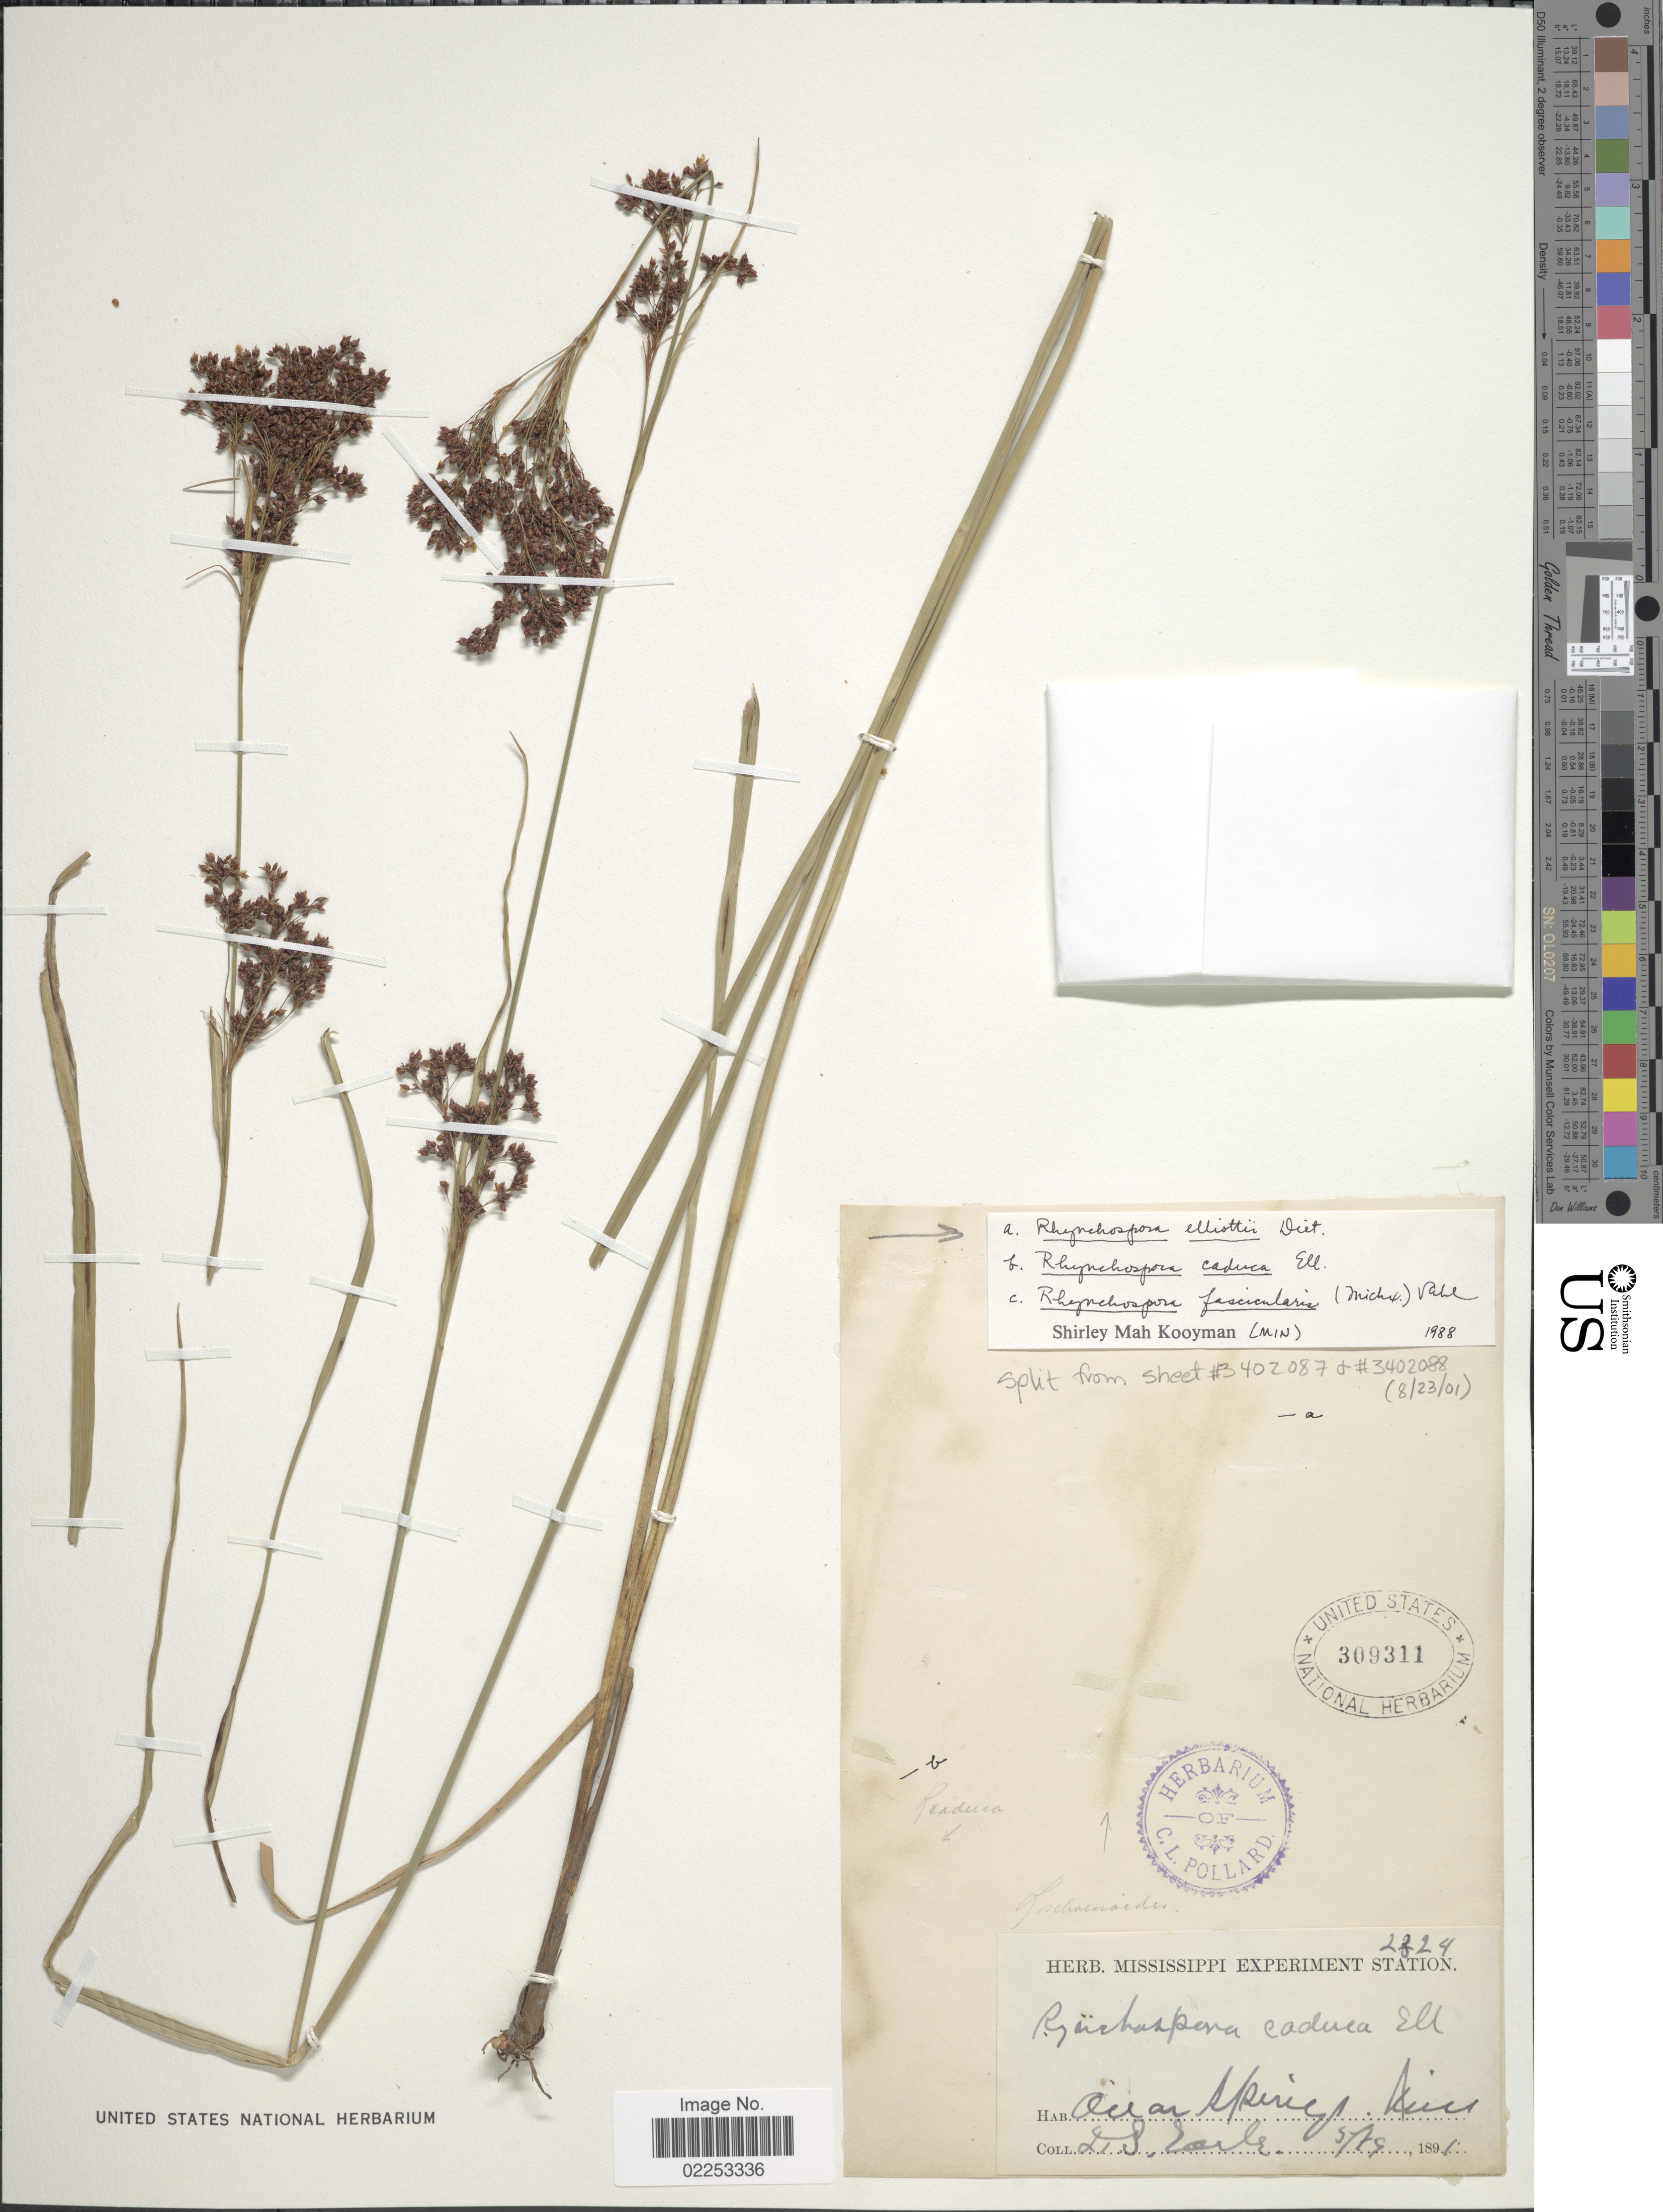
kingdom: Plantae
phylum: Tracheophyta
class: Liliopsida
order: Poales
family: Cyperaceae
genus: Rhynchospora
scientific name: Rhynchospora elliottii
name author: A. Dietr.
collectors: L. Earle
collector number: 2324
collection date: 1891-05-19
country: United States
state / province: Mississippi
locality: Ocean Springs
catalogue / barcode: US 309311